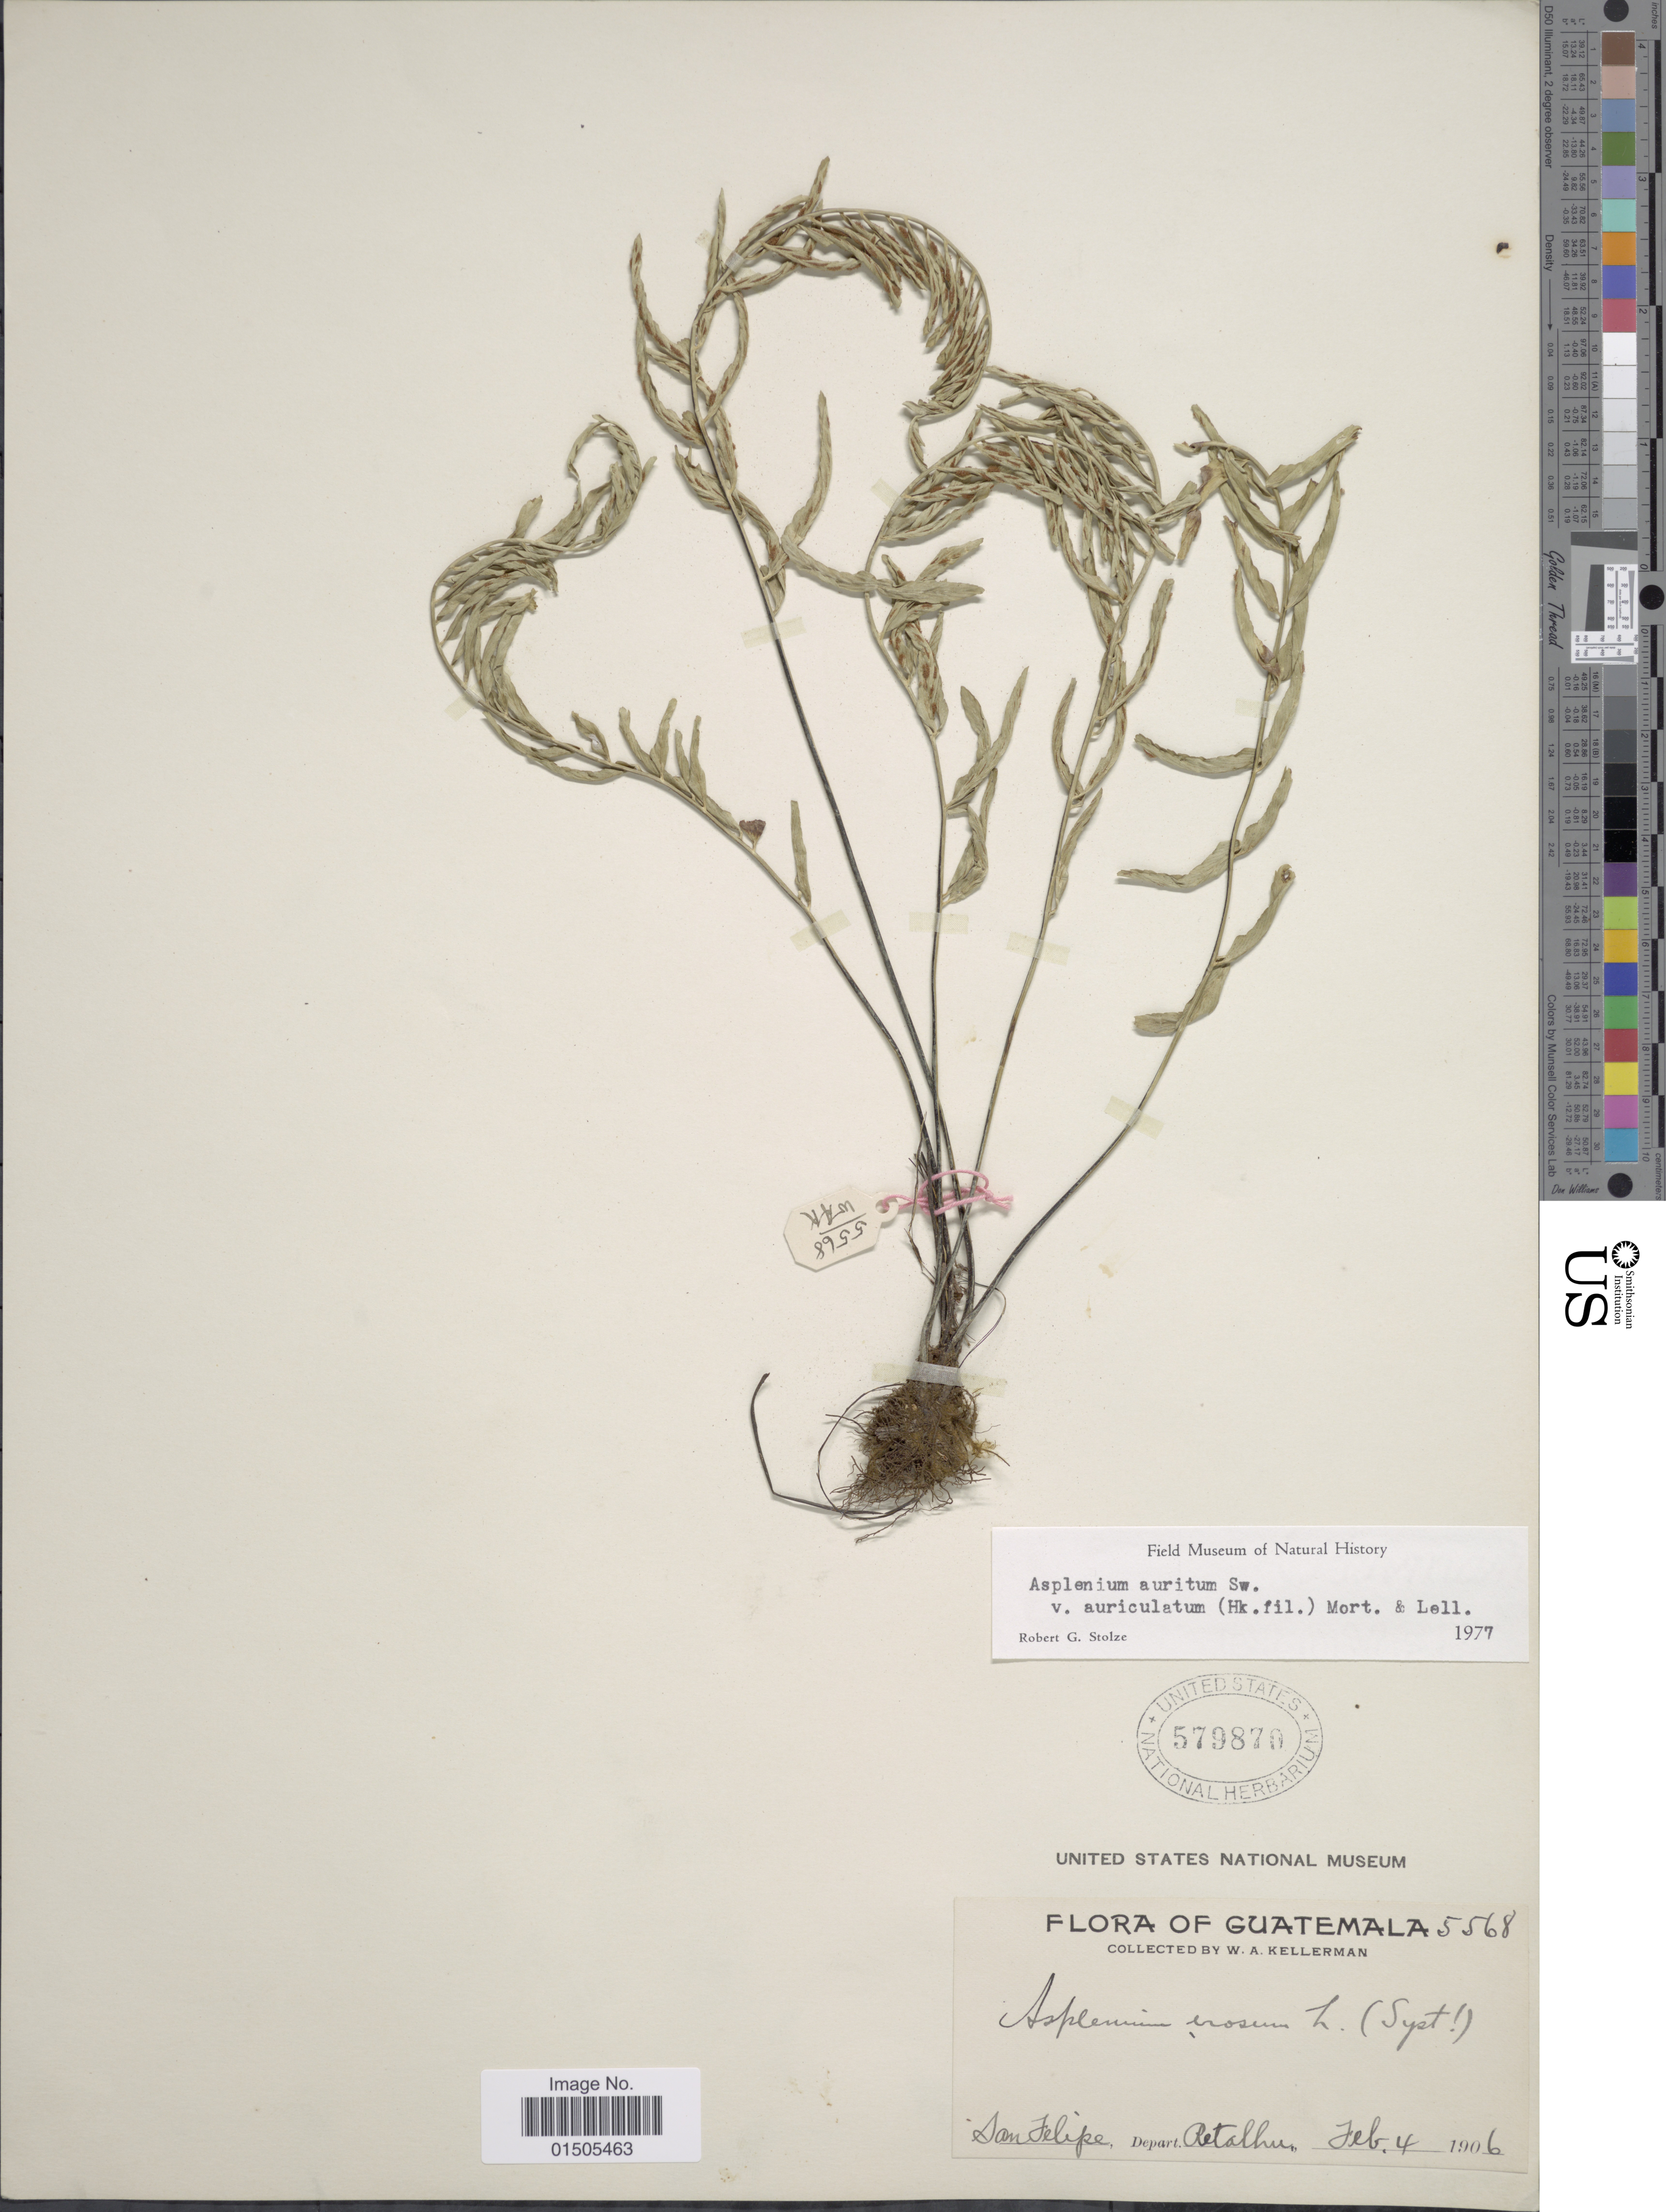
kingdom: Plantae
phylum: Tracheophyta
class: Polypodiopsida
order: Polypodiales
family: Aspleniaceae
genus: Asplenium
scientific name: Asplenium auritum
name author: Sw.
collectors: W. Kellerman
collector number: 5568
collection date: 1906-02-04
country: Guatemala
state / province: Retalhuleu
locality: San Felipe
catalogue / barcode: US 579870